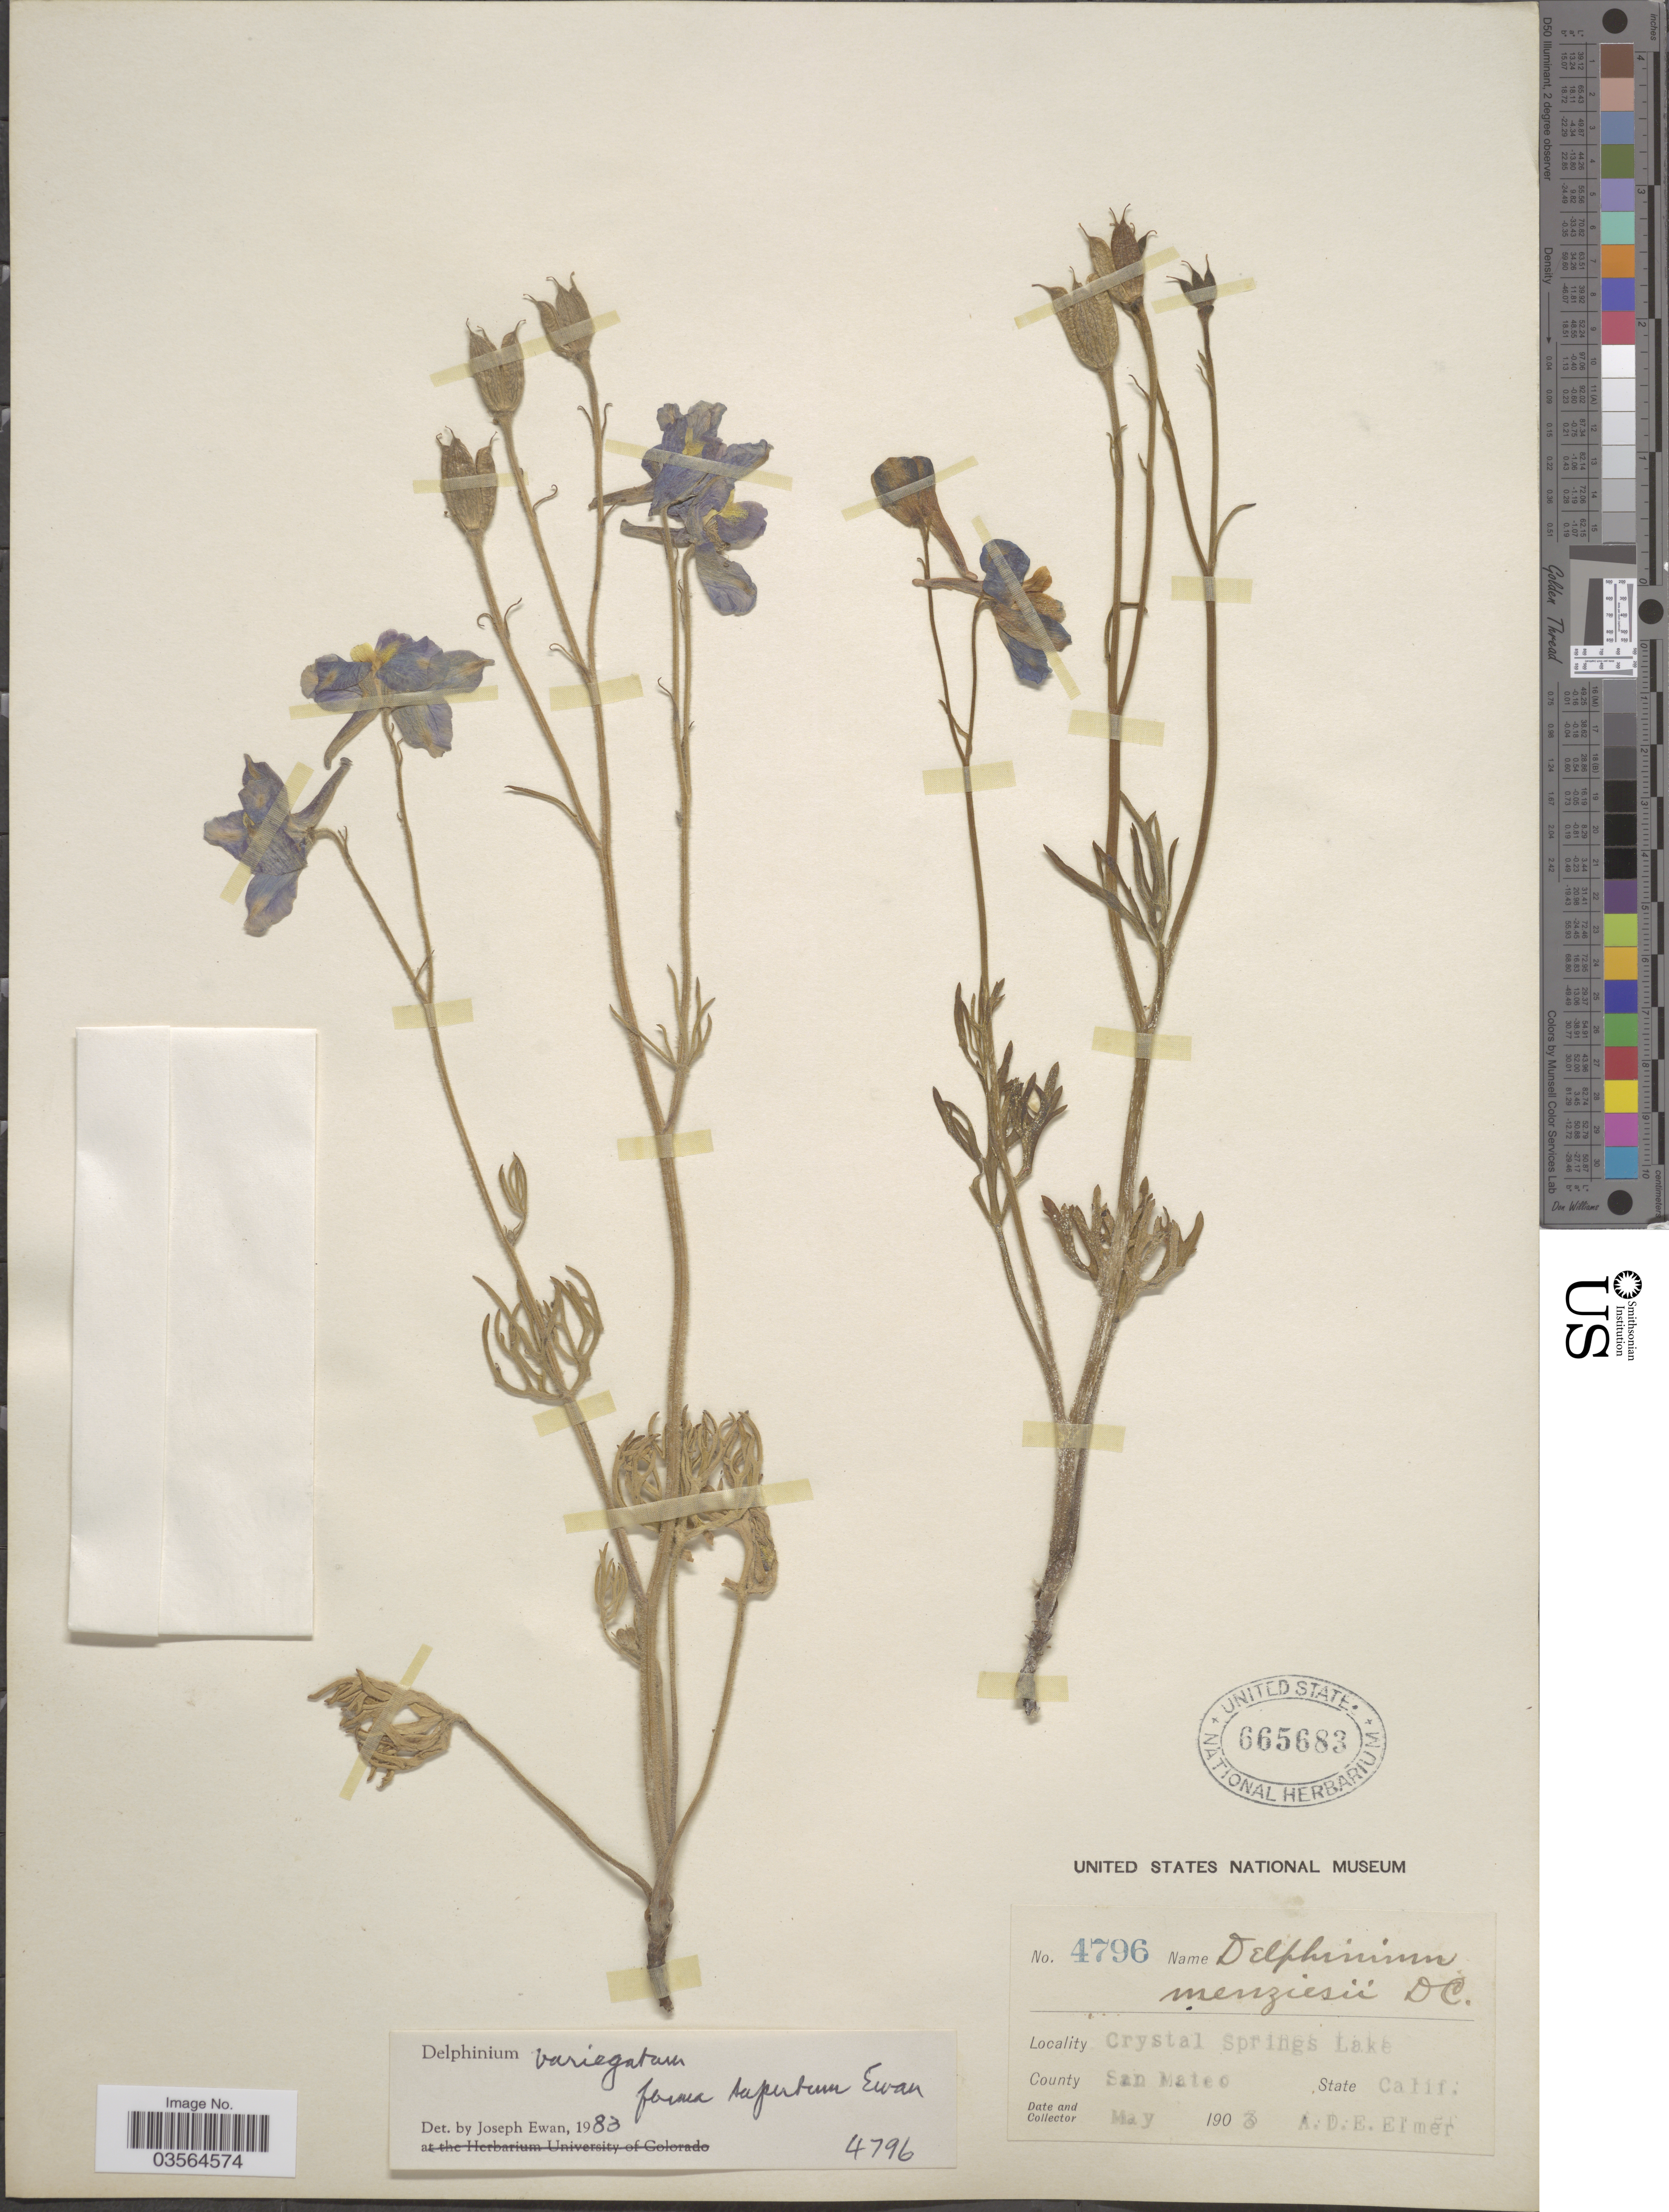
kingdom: Plantae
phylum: Tracheophyta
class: Magnoliopsida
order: Ranunculales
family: Ranunculaceae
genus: Delphinium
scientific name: Delphinium variegatum f. superbum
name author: Ewan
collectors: A. D. E. Elmer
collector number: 4796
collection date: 1903-05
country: United States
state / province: California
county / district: San Mateo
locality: Crystal Springs Lake. County San Mateo.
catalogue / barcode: US 665683